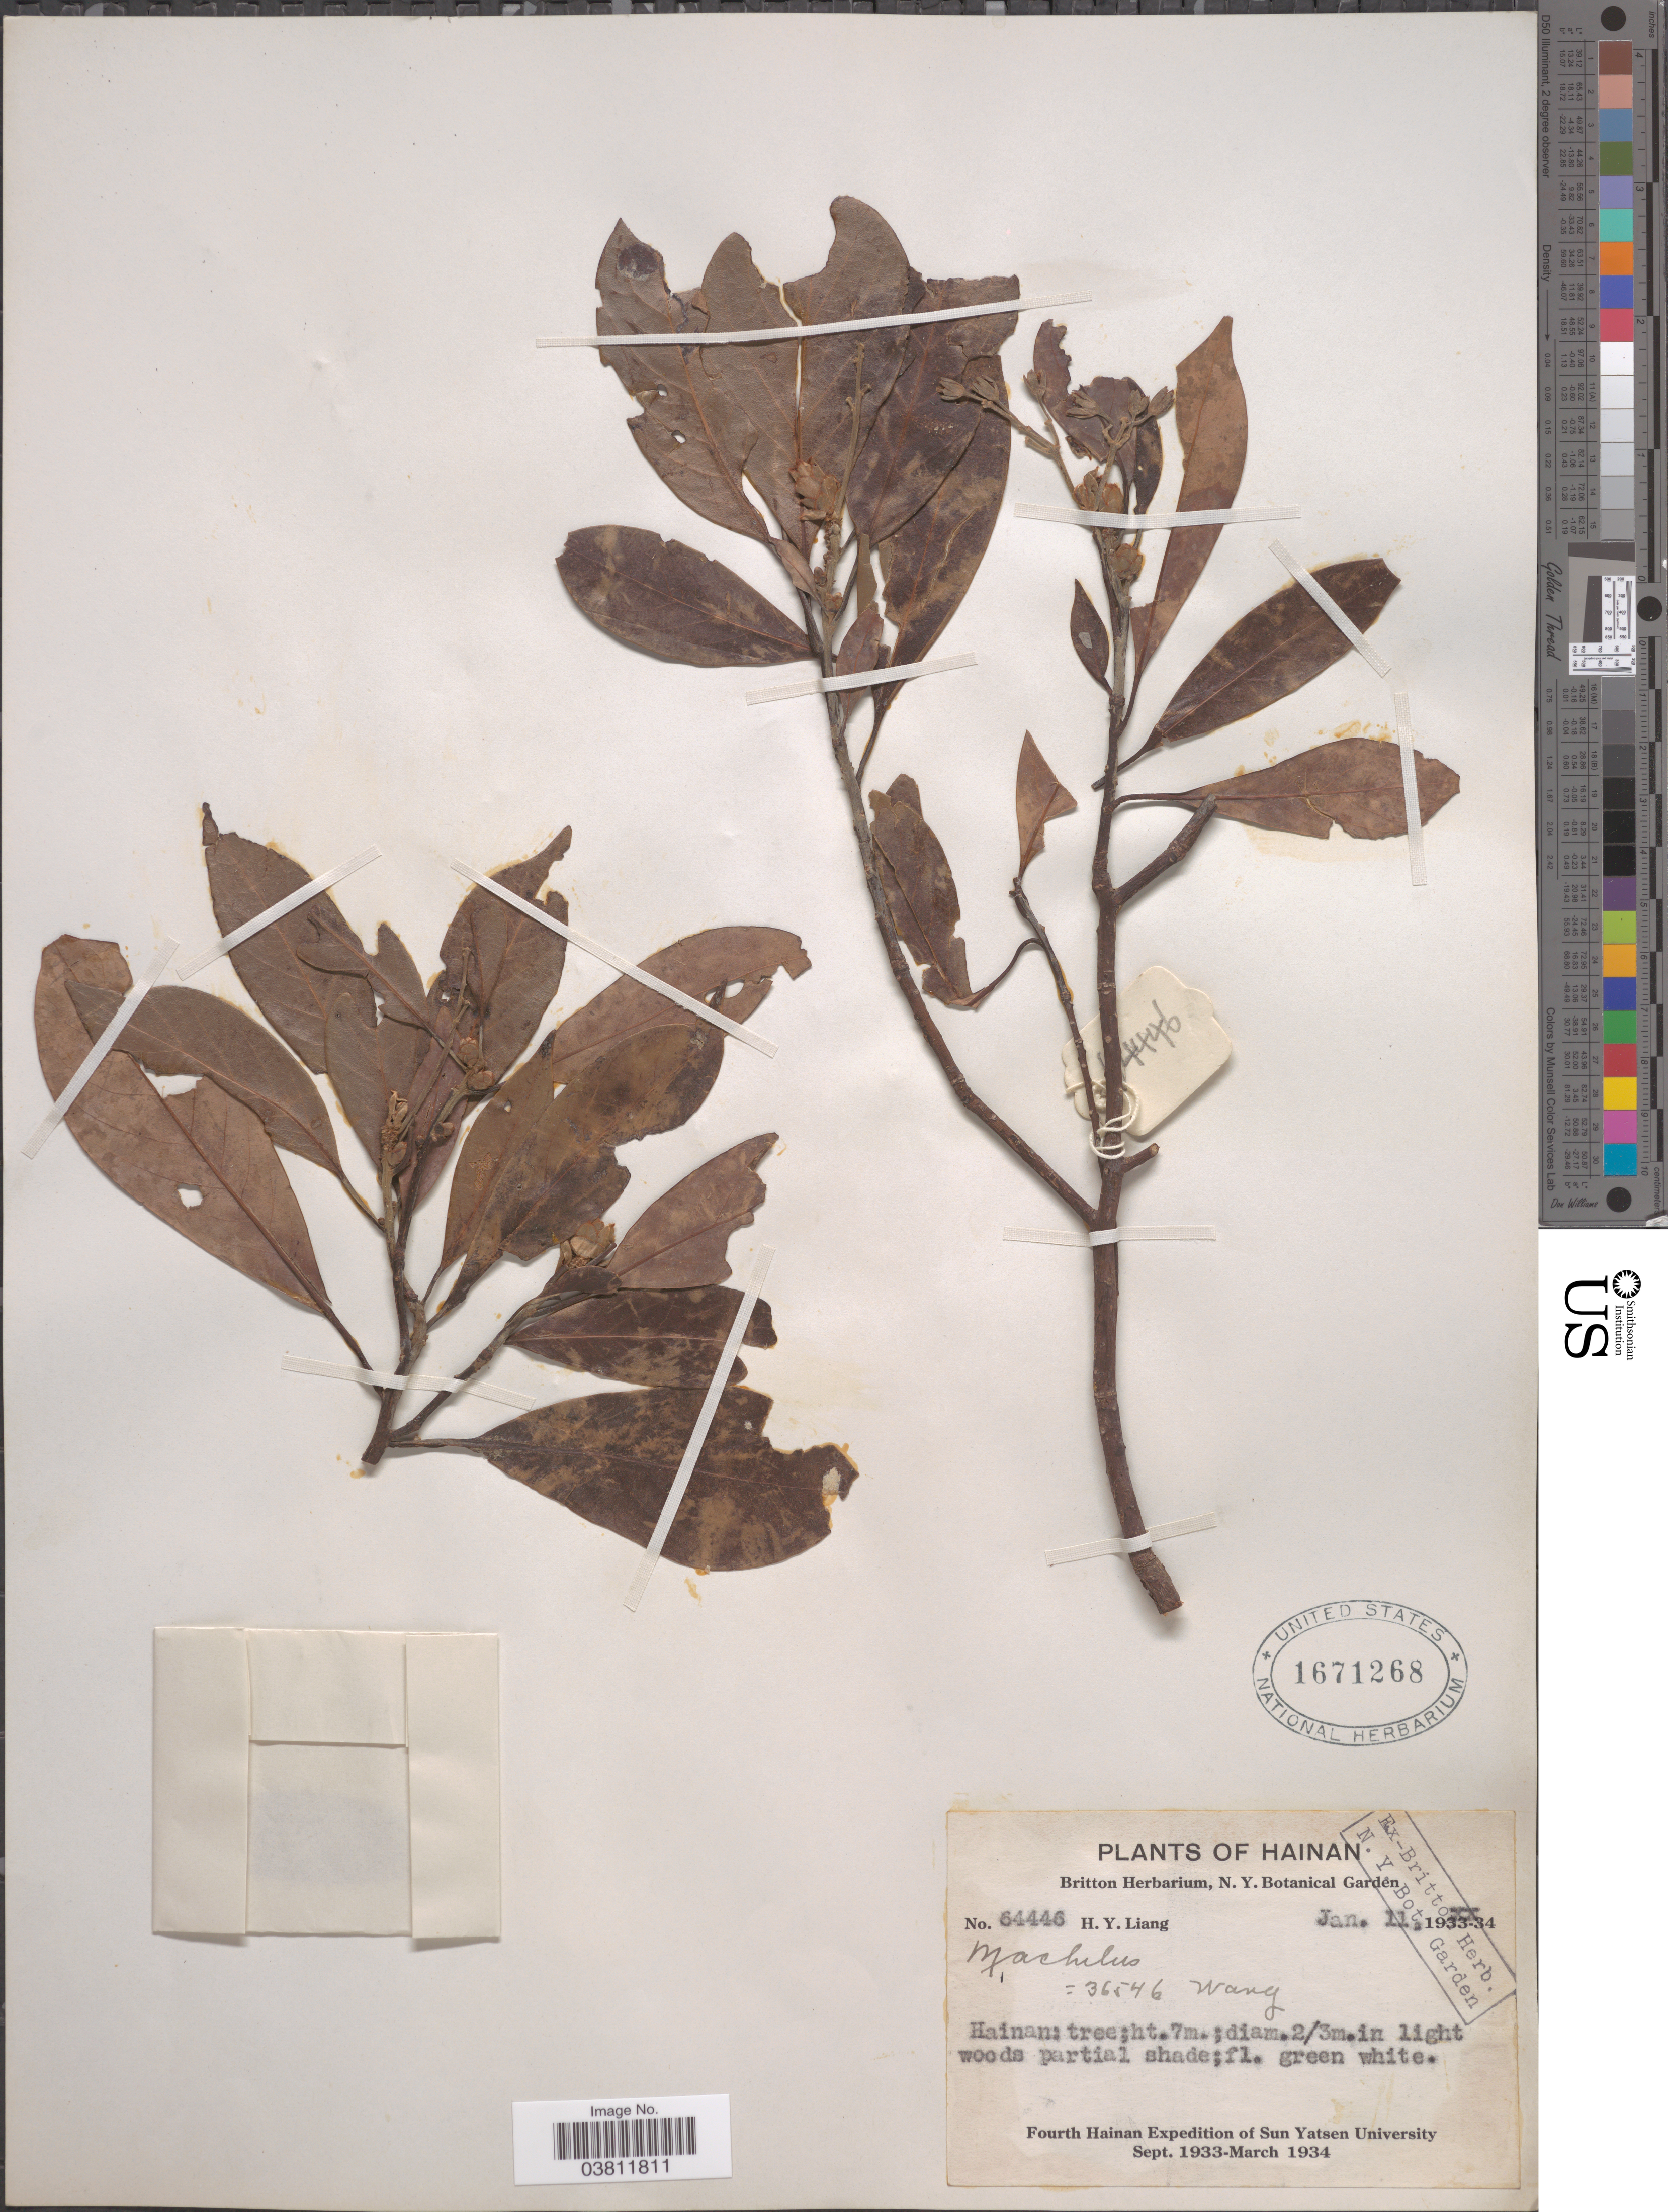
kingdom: Plantae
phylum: Tracheophyta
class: Magnoliopsida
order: Laurales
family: Lauraceae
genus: Machilus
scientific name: Machilus sp.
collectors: H. Y. Liang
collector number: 64446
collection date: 1934-01-11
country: China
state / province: Hainan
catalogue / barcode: US 1671268